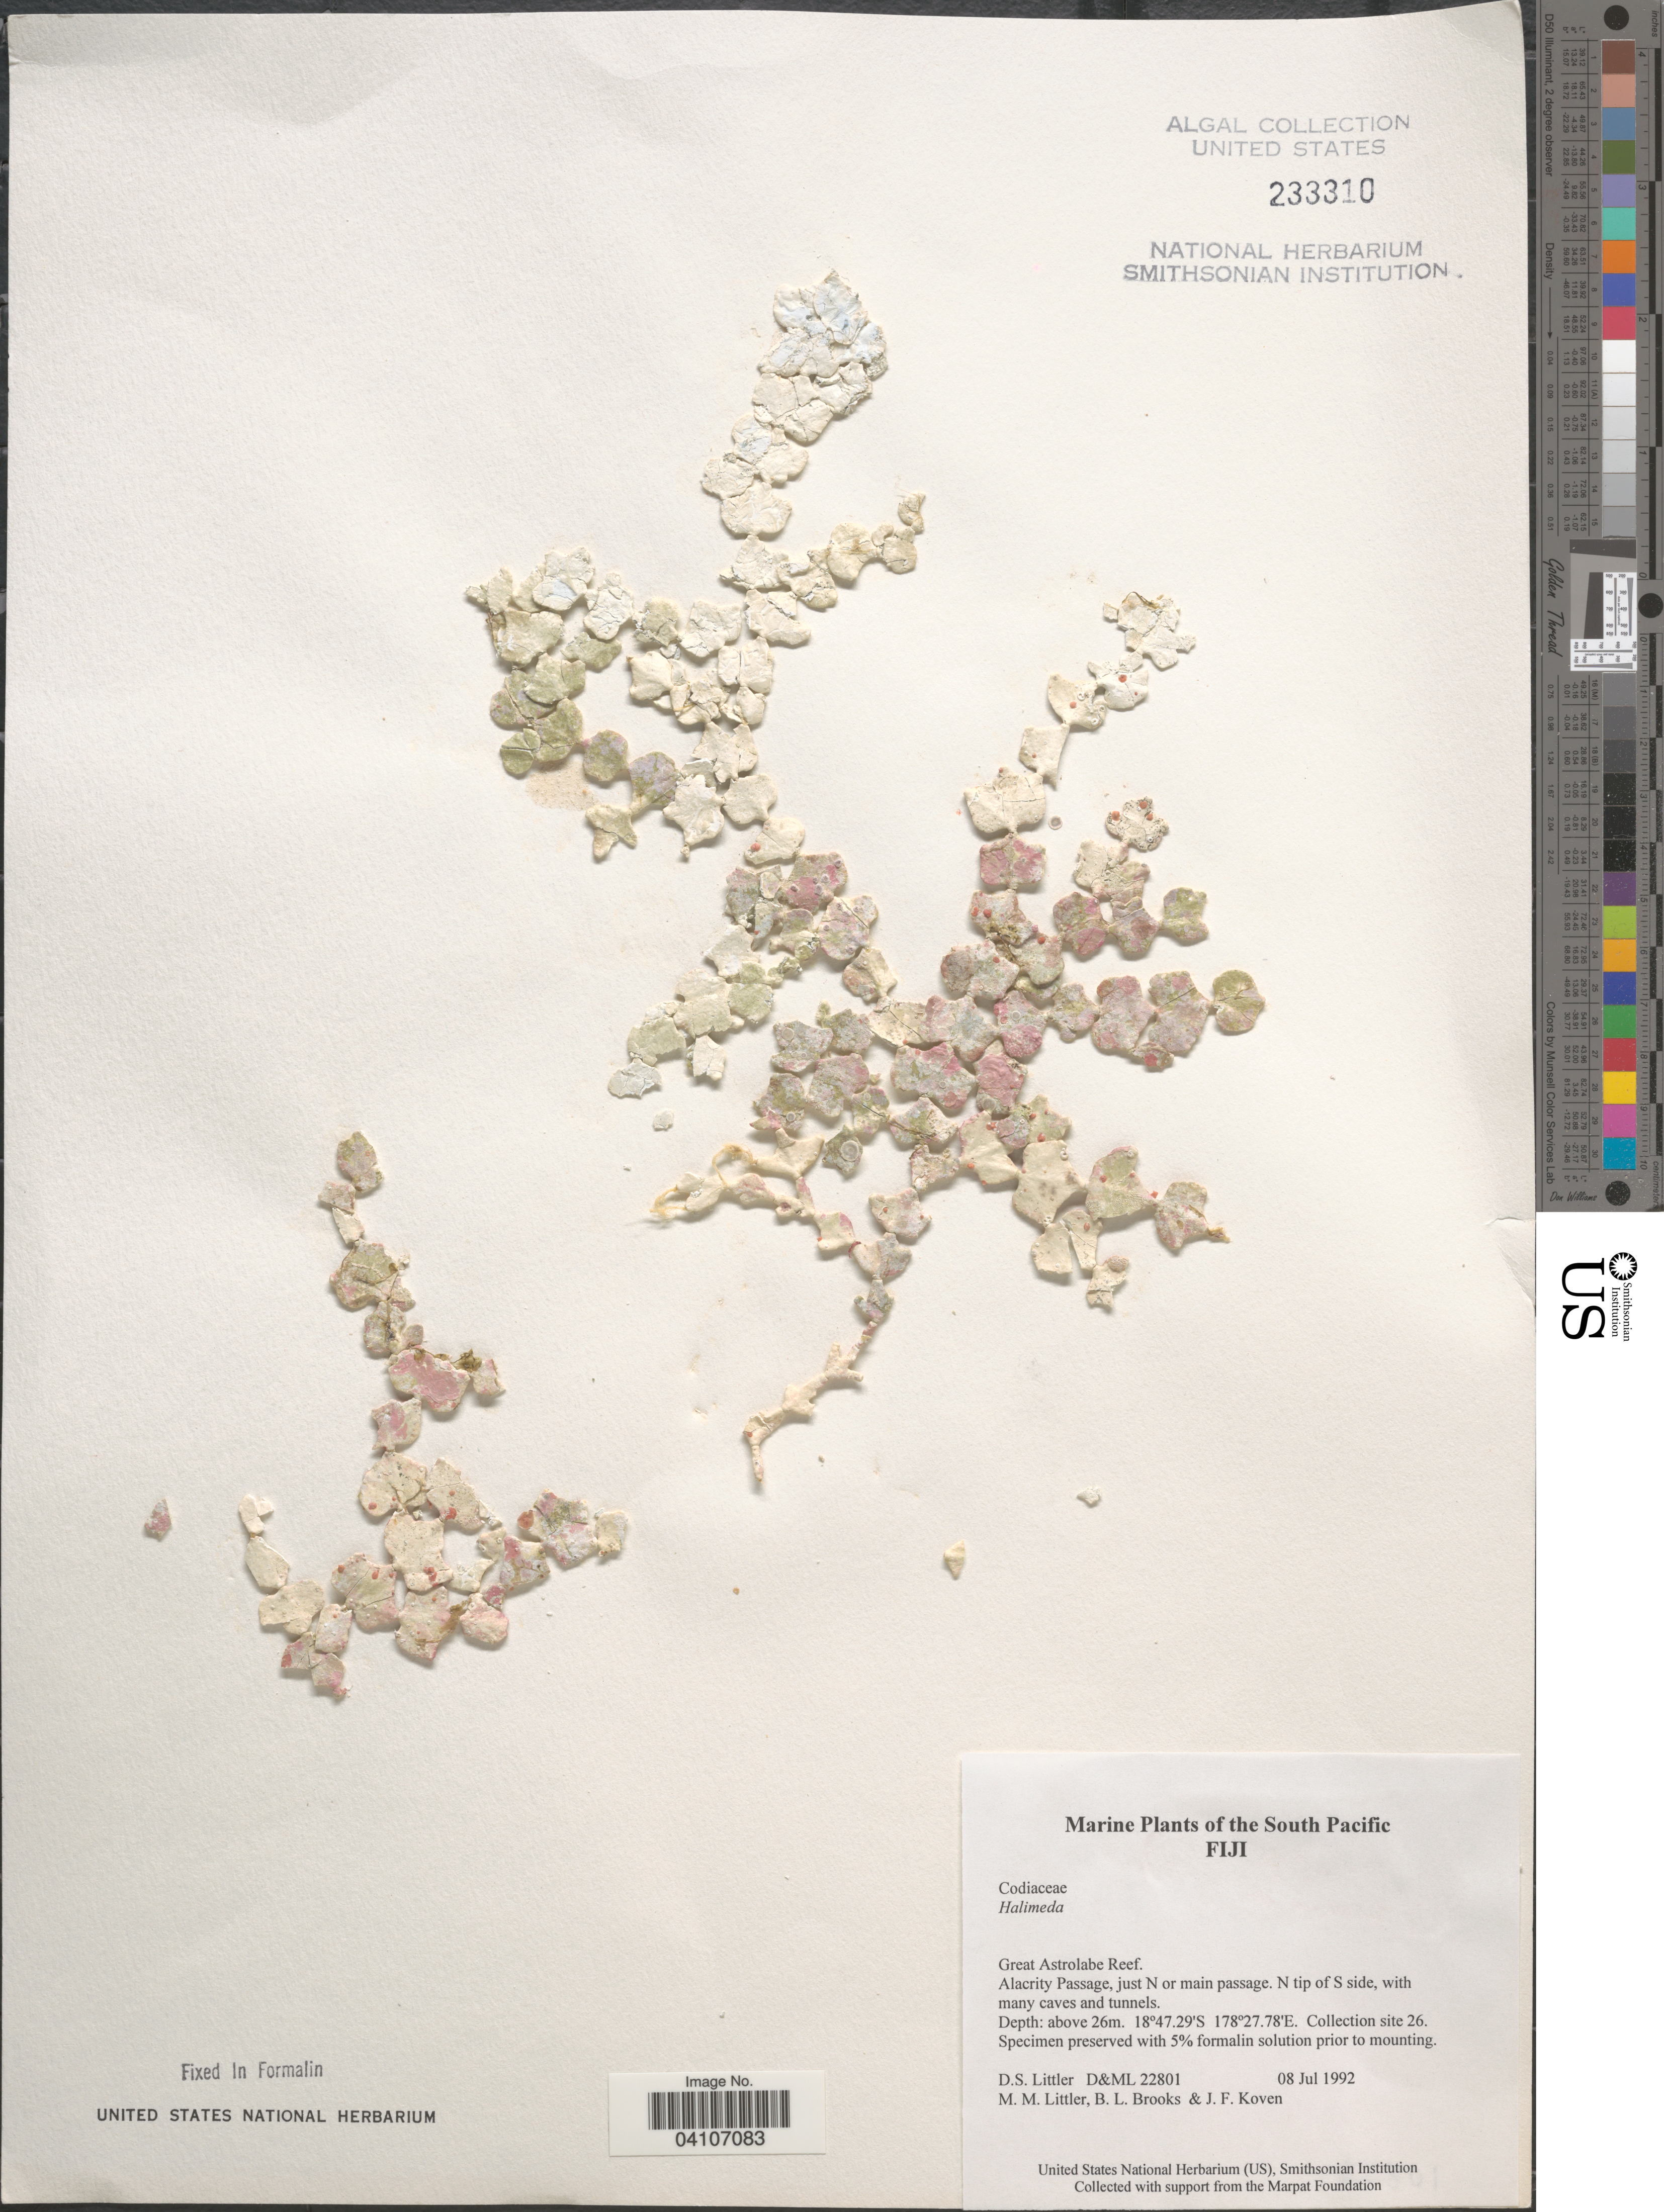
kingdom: Plantae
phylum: Chlorophyta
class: Ulvophyceae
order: Bryopsidales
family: Halimedaceae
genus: Halimeda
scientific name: Halimeda sp.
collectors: D. S. Littler, B. Brooks & J. Koven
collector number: D&ML22801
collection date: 1992-07-08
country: Fiji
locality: Great Astrolabe Reef. Alacrity Passage, just N or main passage. N tip of S side, with many caves and tunnels. Collection site 26.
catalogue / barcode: US 233310